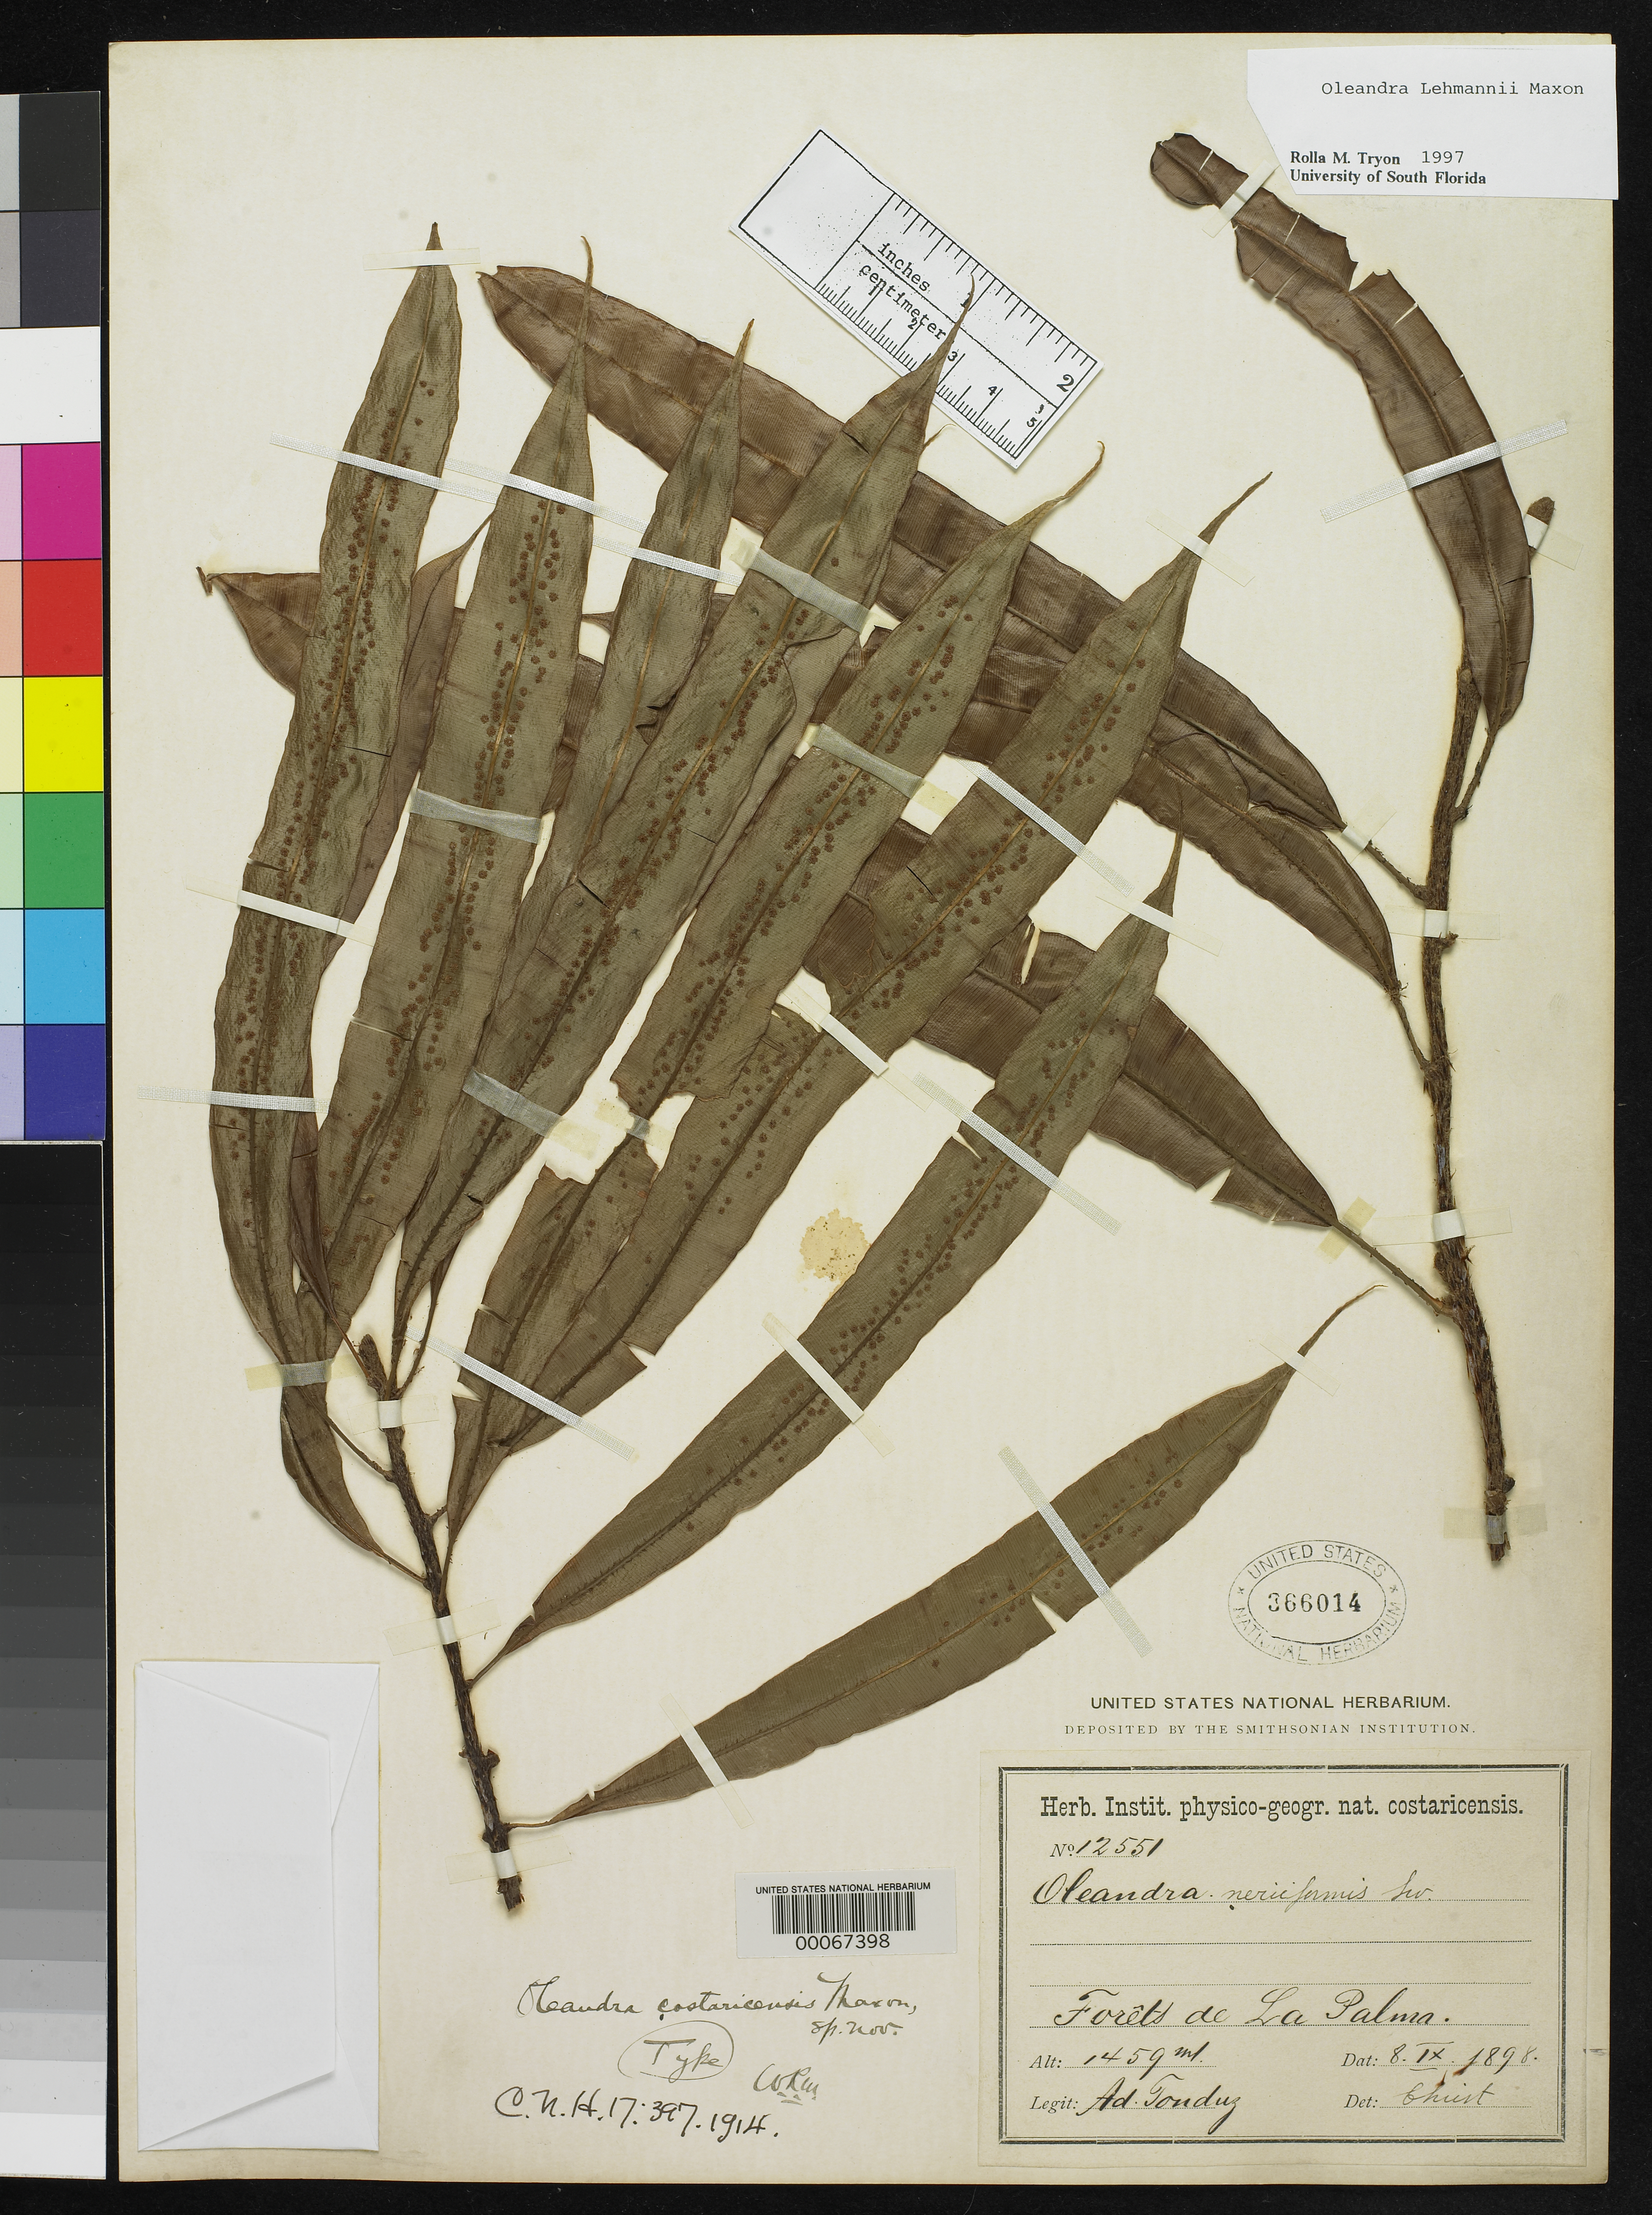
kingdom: Plantae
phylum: Tracheophyta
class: Polypodiopsida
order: Polypodiales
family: Oleandraceae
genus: Oleandra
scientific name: Oleandra costaricensis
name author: Maxon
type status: Holotype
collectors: A. Tonduz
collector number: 12551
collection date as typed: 08 Sep 1898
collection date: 1898-09-08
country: Costa Rica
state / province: San José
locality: Forets de La Palma.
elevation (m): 1459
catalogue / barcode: US 366014